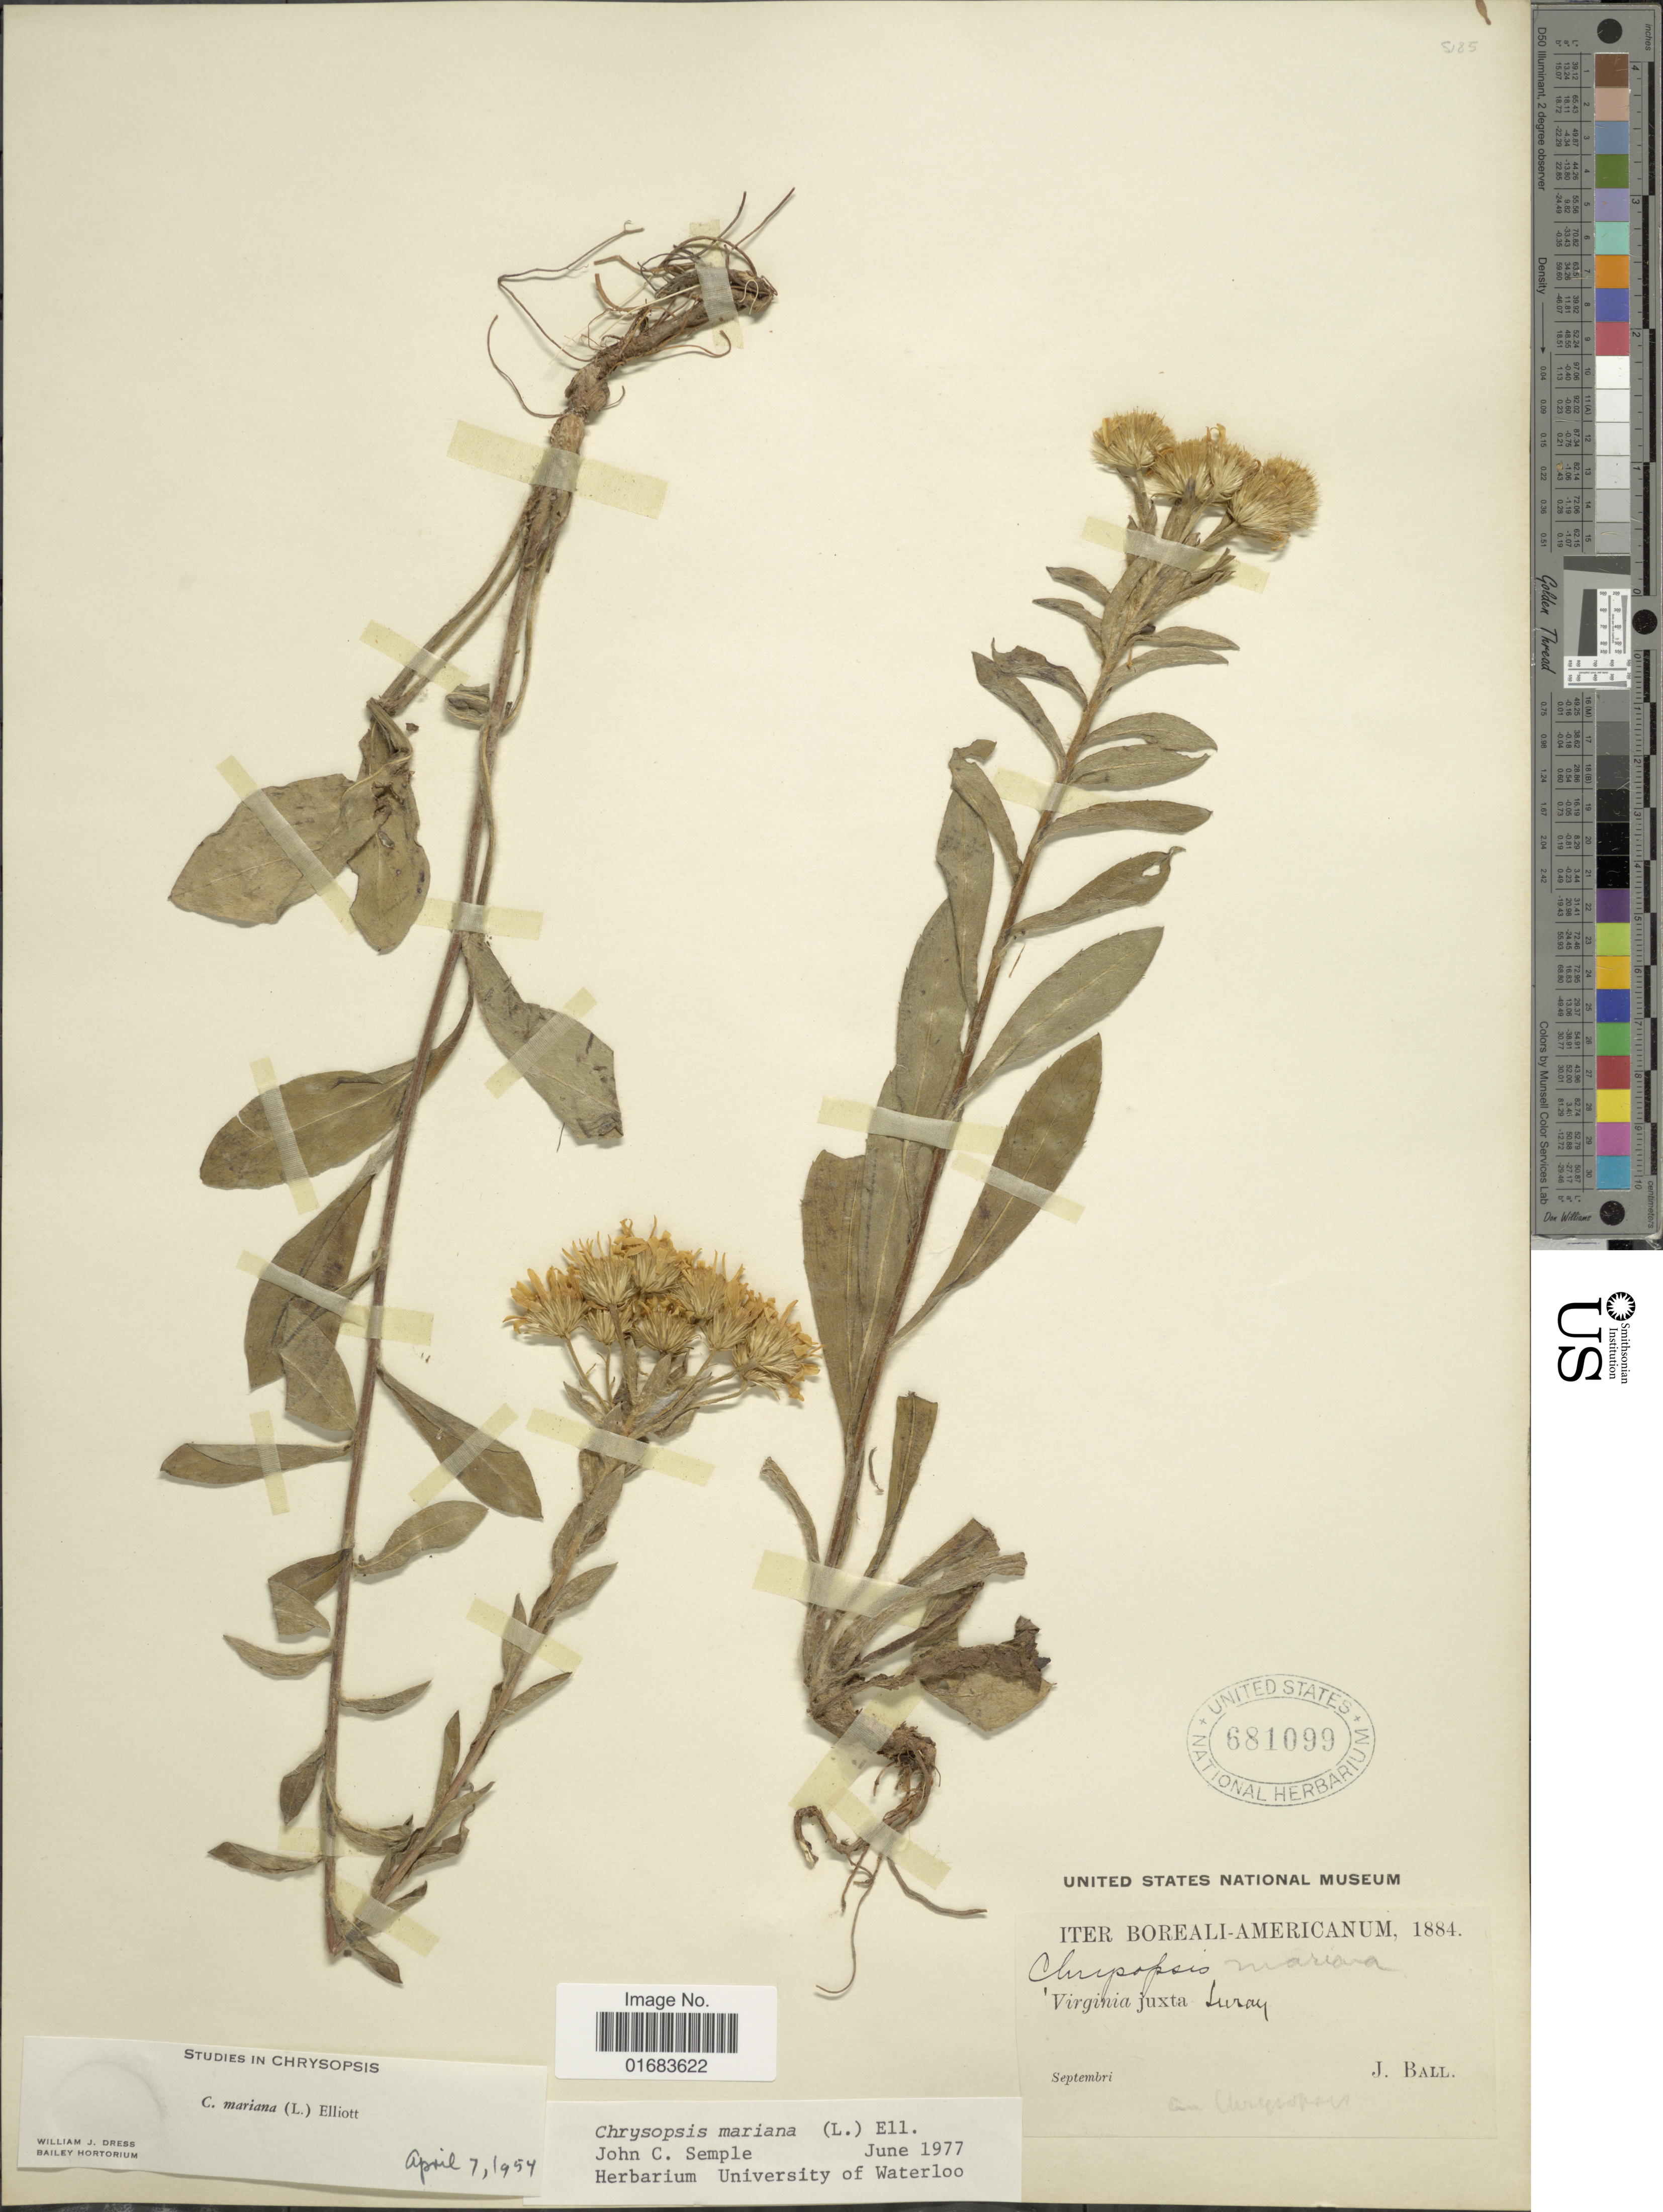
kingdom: Plantae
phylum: Tracheophyta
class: Magnoliopsida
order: Asterales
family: Asteraceae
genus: Chrysopsis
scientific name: Chrysopsis mariana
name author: (L.) Elliott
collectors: J. Ball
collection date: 1884-09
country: United States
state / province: Virginia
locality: Virginia juxta Luray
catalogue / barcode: US 681099